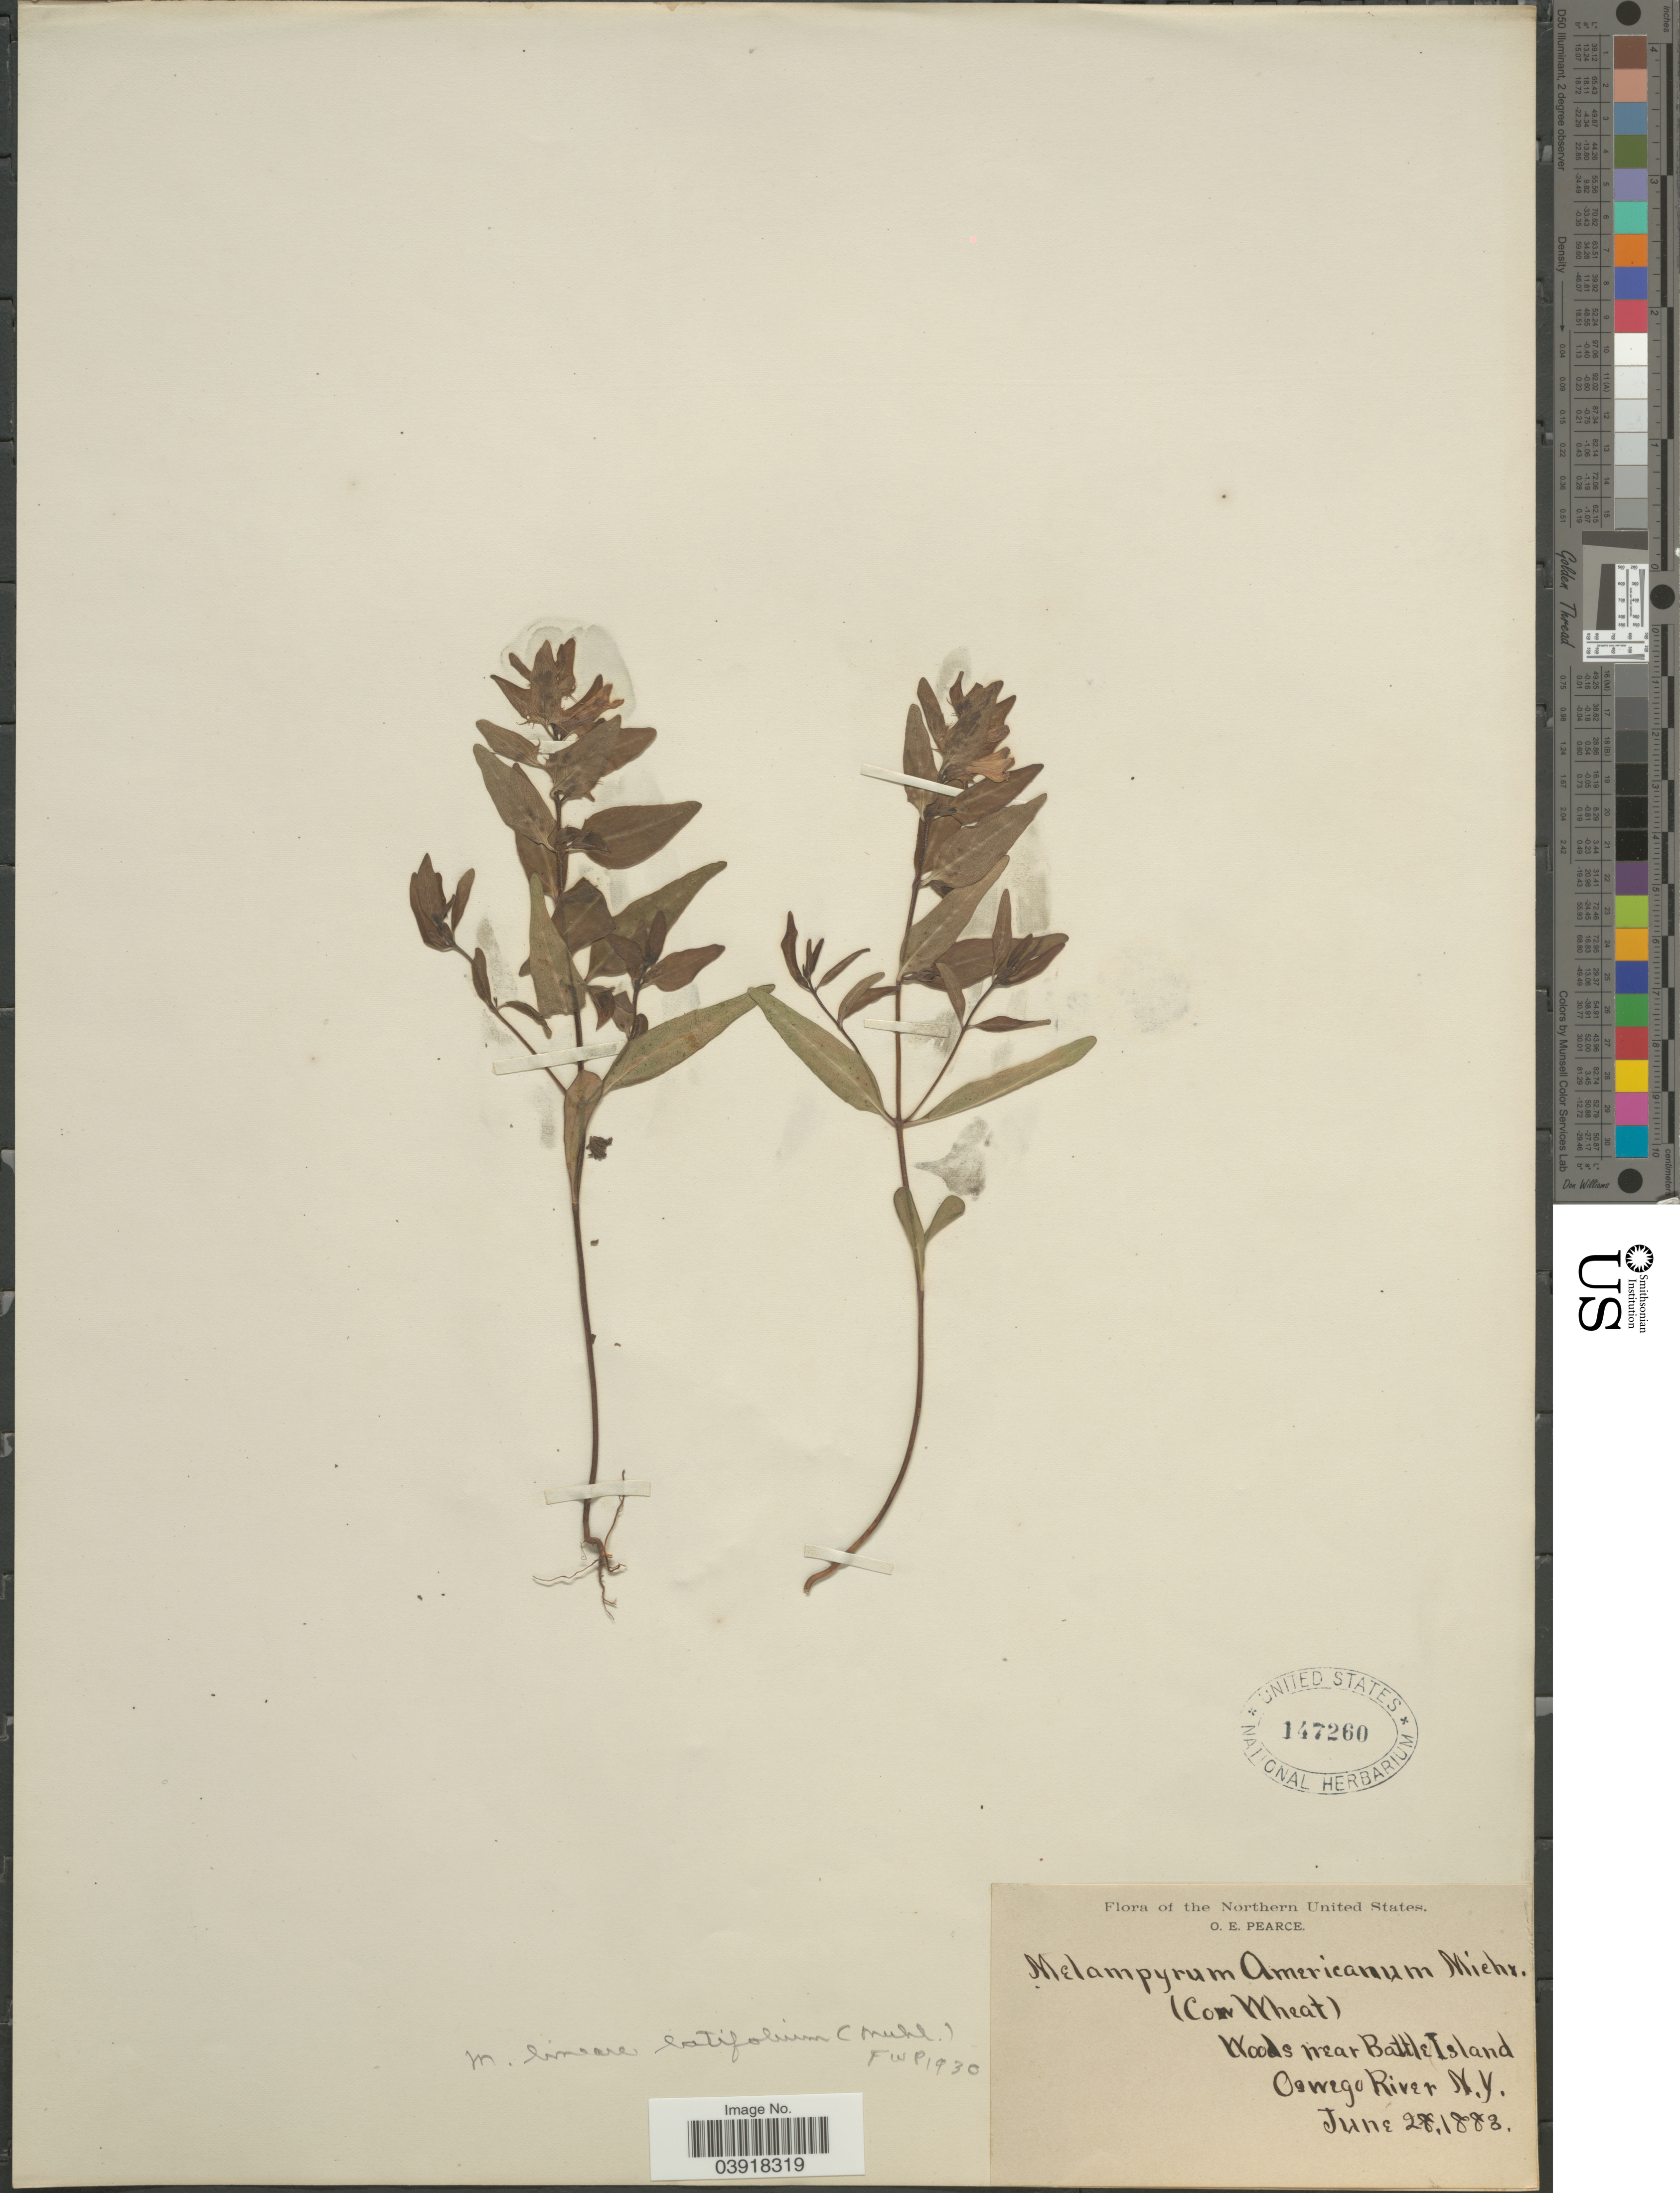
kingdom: Plantae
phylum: Tracheophyta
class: Magnoliopsida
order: Lamiales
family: Orobanchaceae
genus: Melampyrum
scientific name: Melampyrum lineare var. latifolium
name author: (Muhl.) P. Beauv.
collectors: O. E. Pearce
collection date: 1883-06-28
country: United States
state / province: New York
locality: Northern United States. Woods near Battle Island.Oswego River.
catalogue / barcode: US 147260